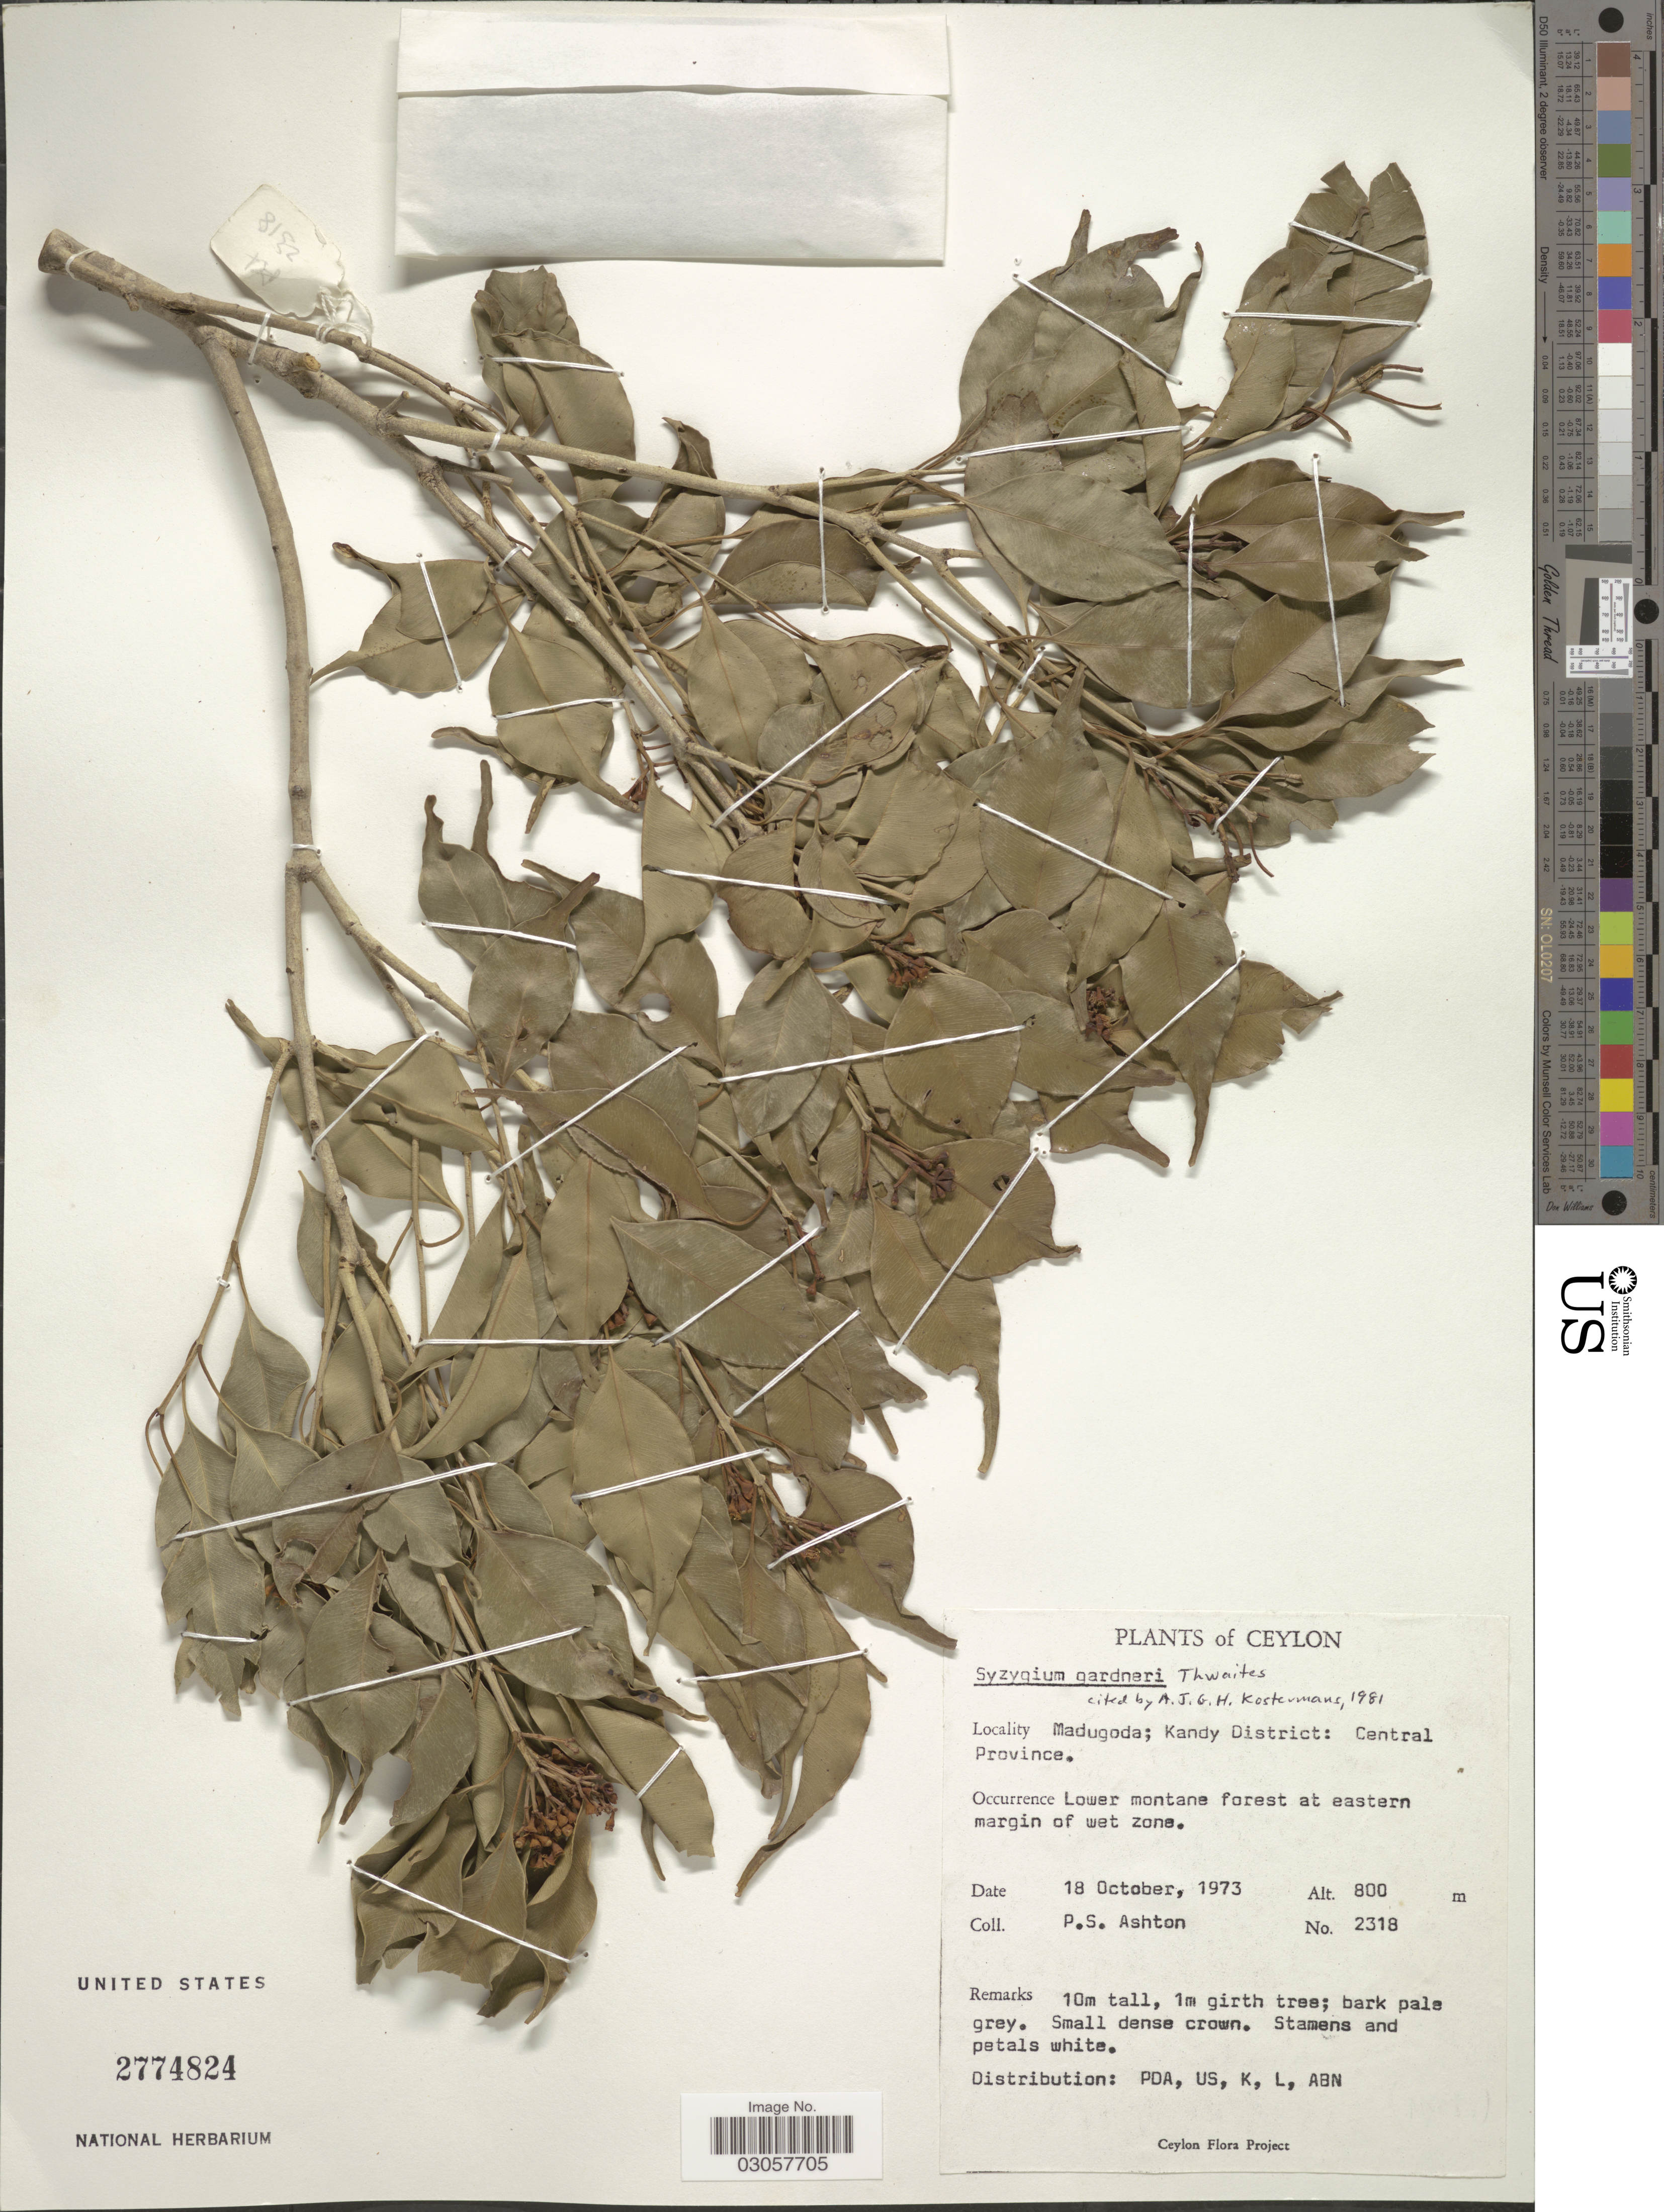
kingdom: Plantae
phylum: Tracheophyta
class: Magnoliopsida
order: Myrtales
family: Myrtaceae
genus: Syzygium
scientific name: Syzygium gardneri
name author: Thwaites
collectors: P. S. Ashton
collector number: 2318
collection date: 1973-10-18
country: Sri Lanka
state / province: Central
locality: Ceylon. Madugoda; Kandy District.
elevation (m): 800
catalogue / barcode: US 2774824